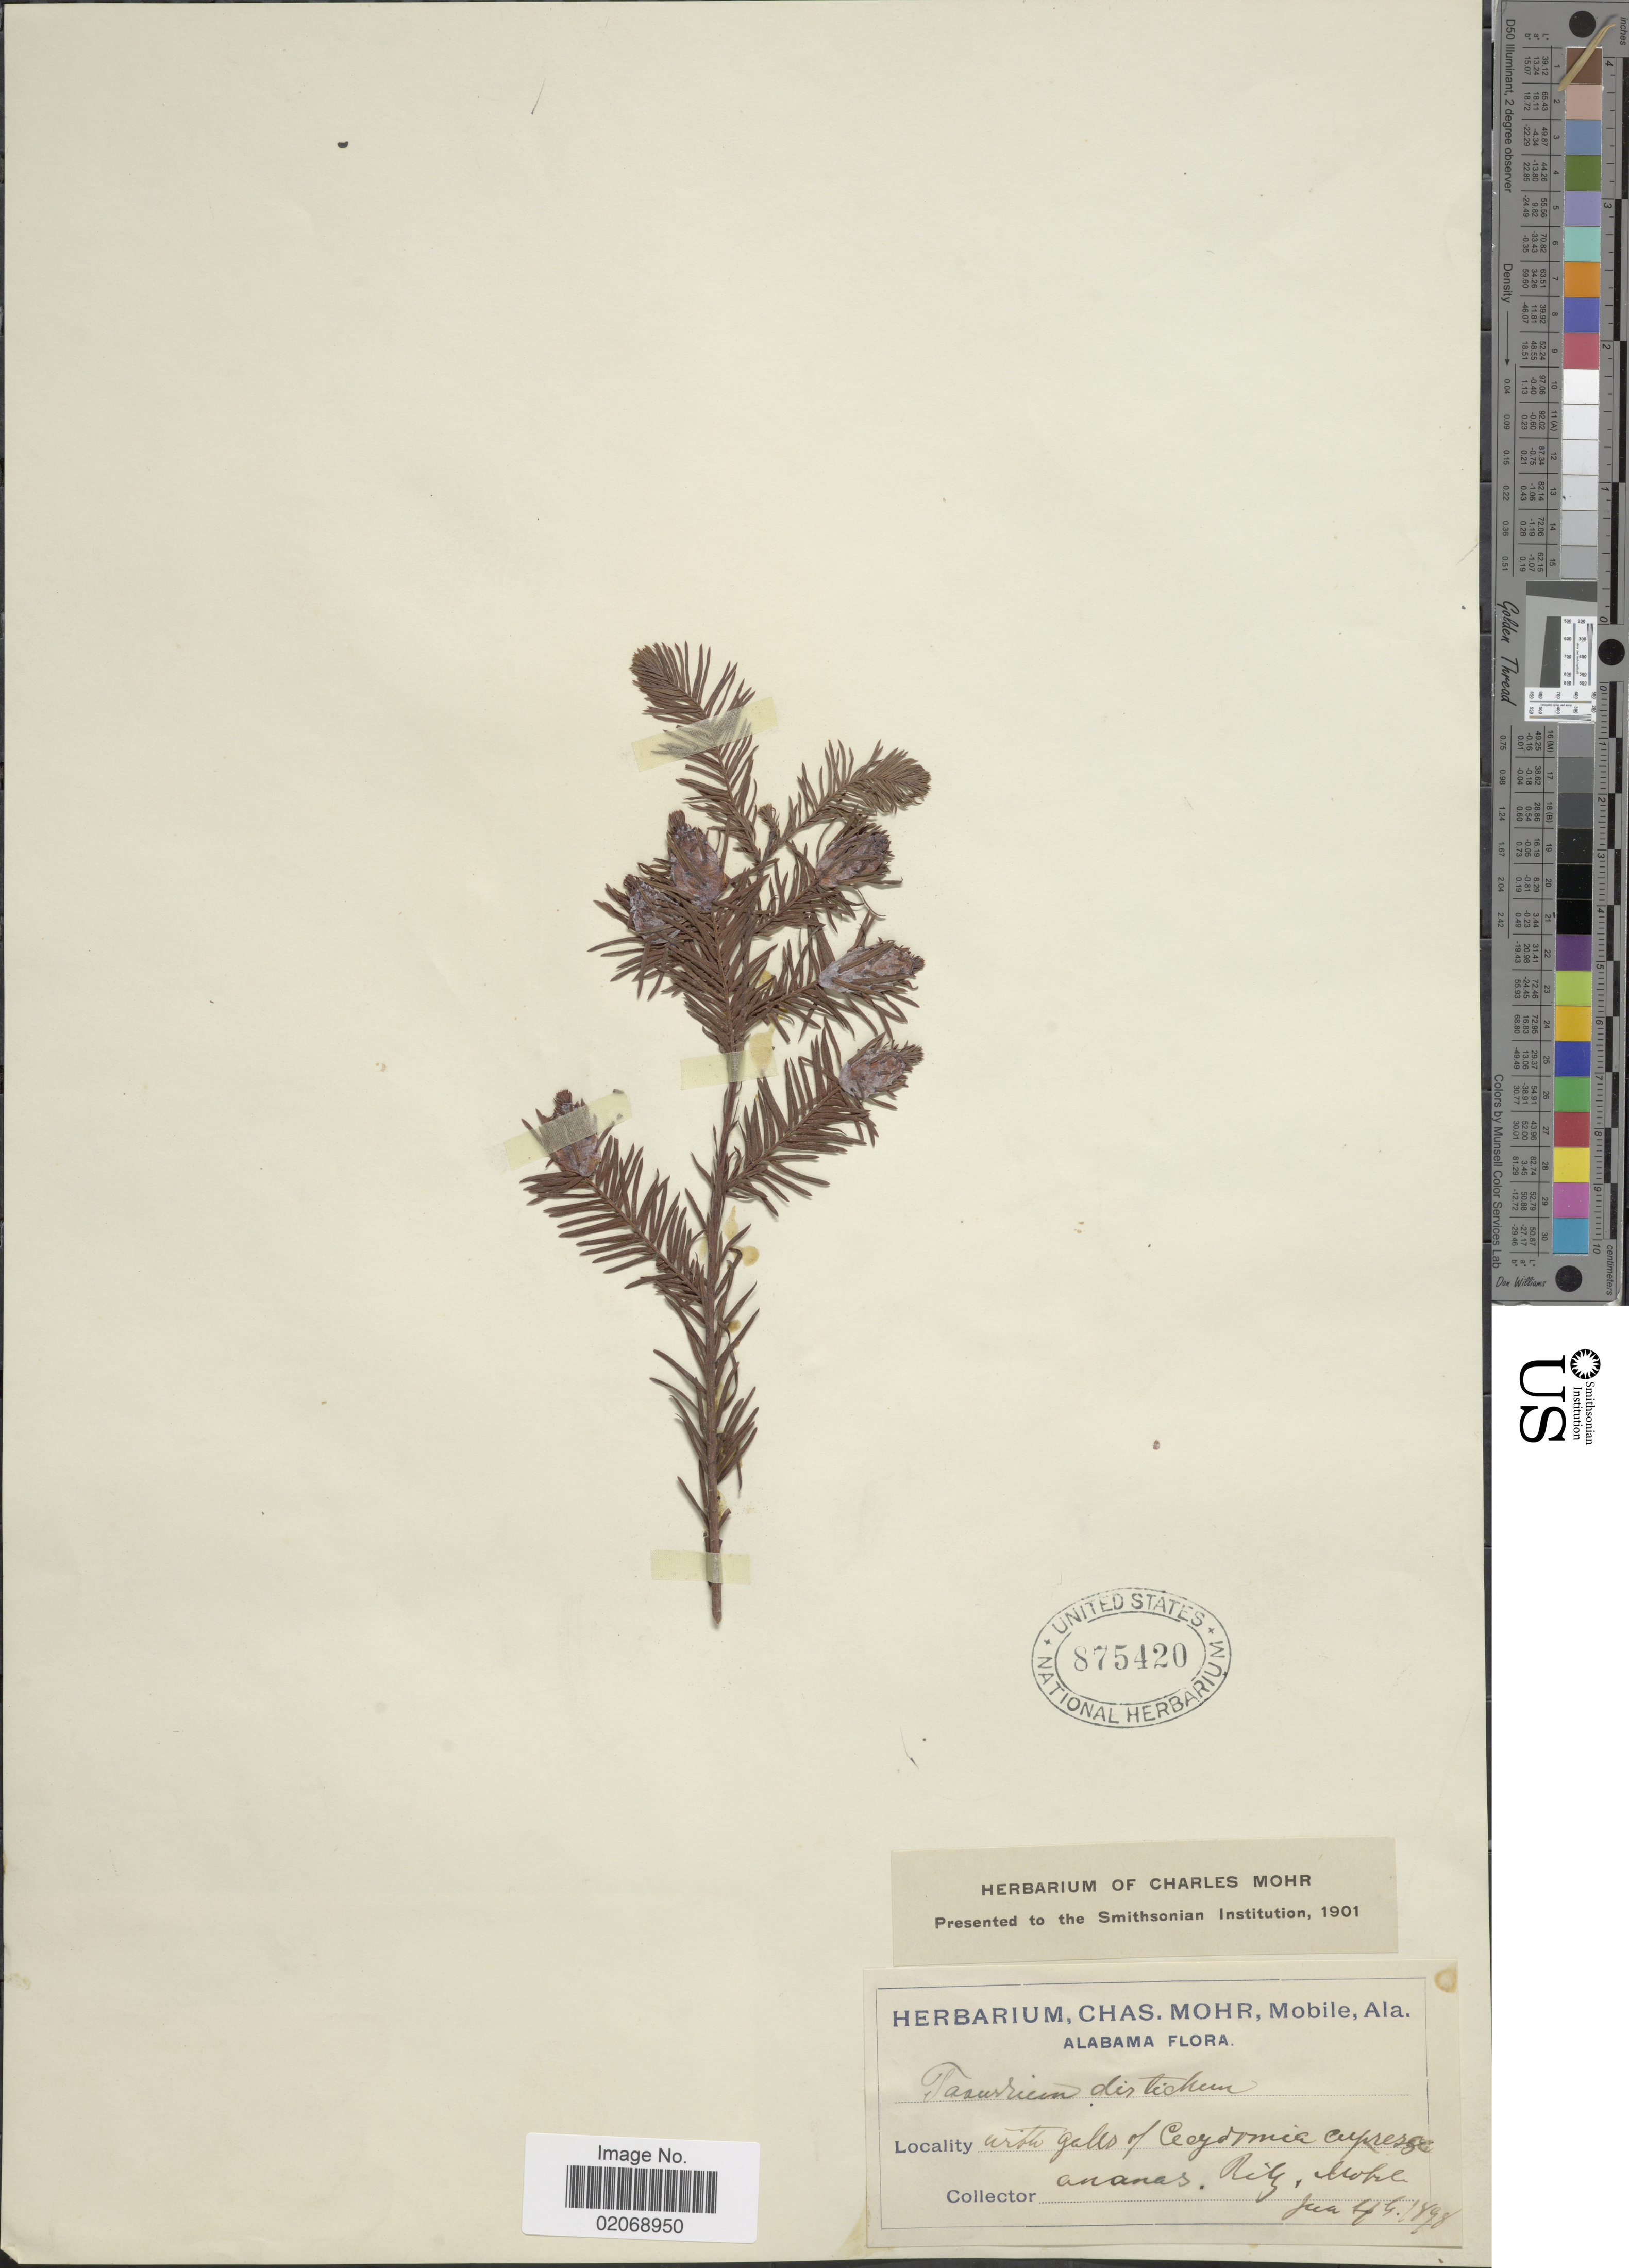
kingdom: Plantae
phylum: Tracheophyta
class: Pinopsida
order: Pinales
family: Cupressaceae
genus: Taxodium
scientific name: Taxodium distichum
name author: (L.) Rich.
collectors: C. T. Mohr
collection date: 1898-06-04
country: United States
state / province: Alabama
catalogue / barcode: US 875420